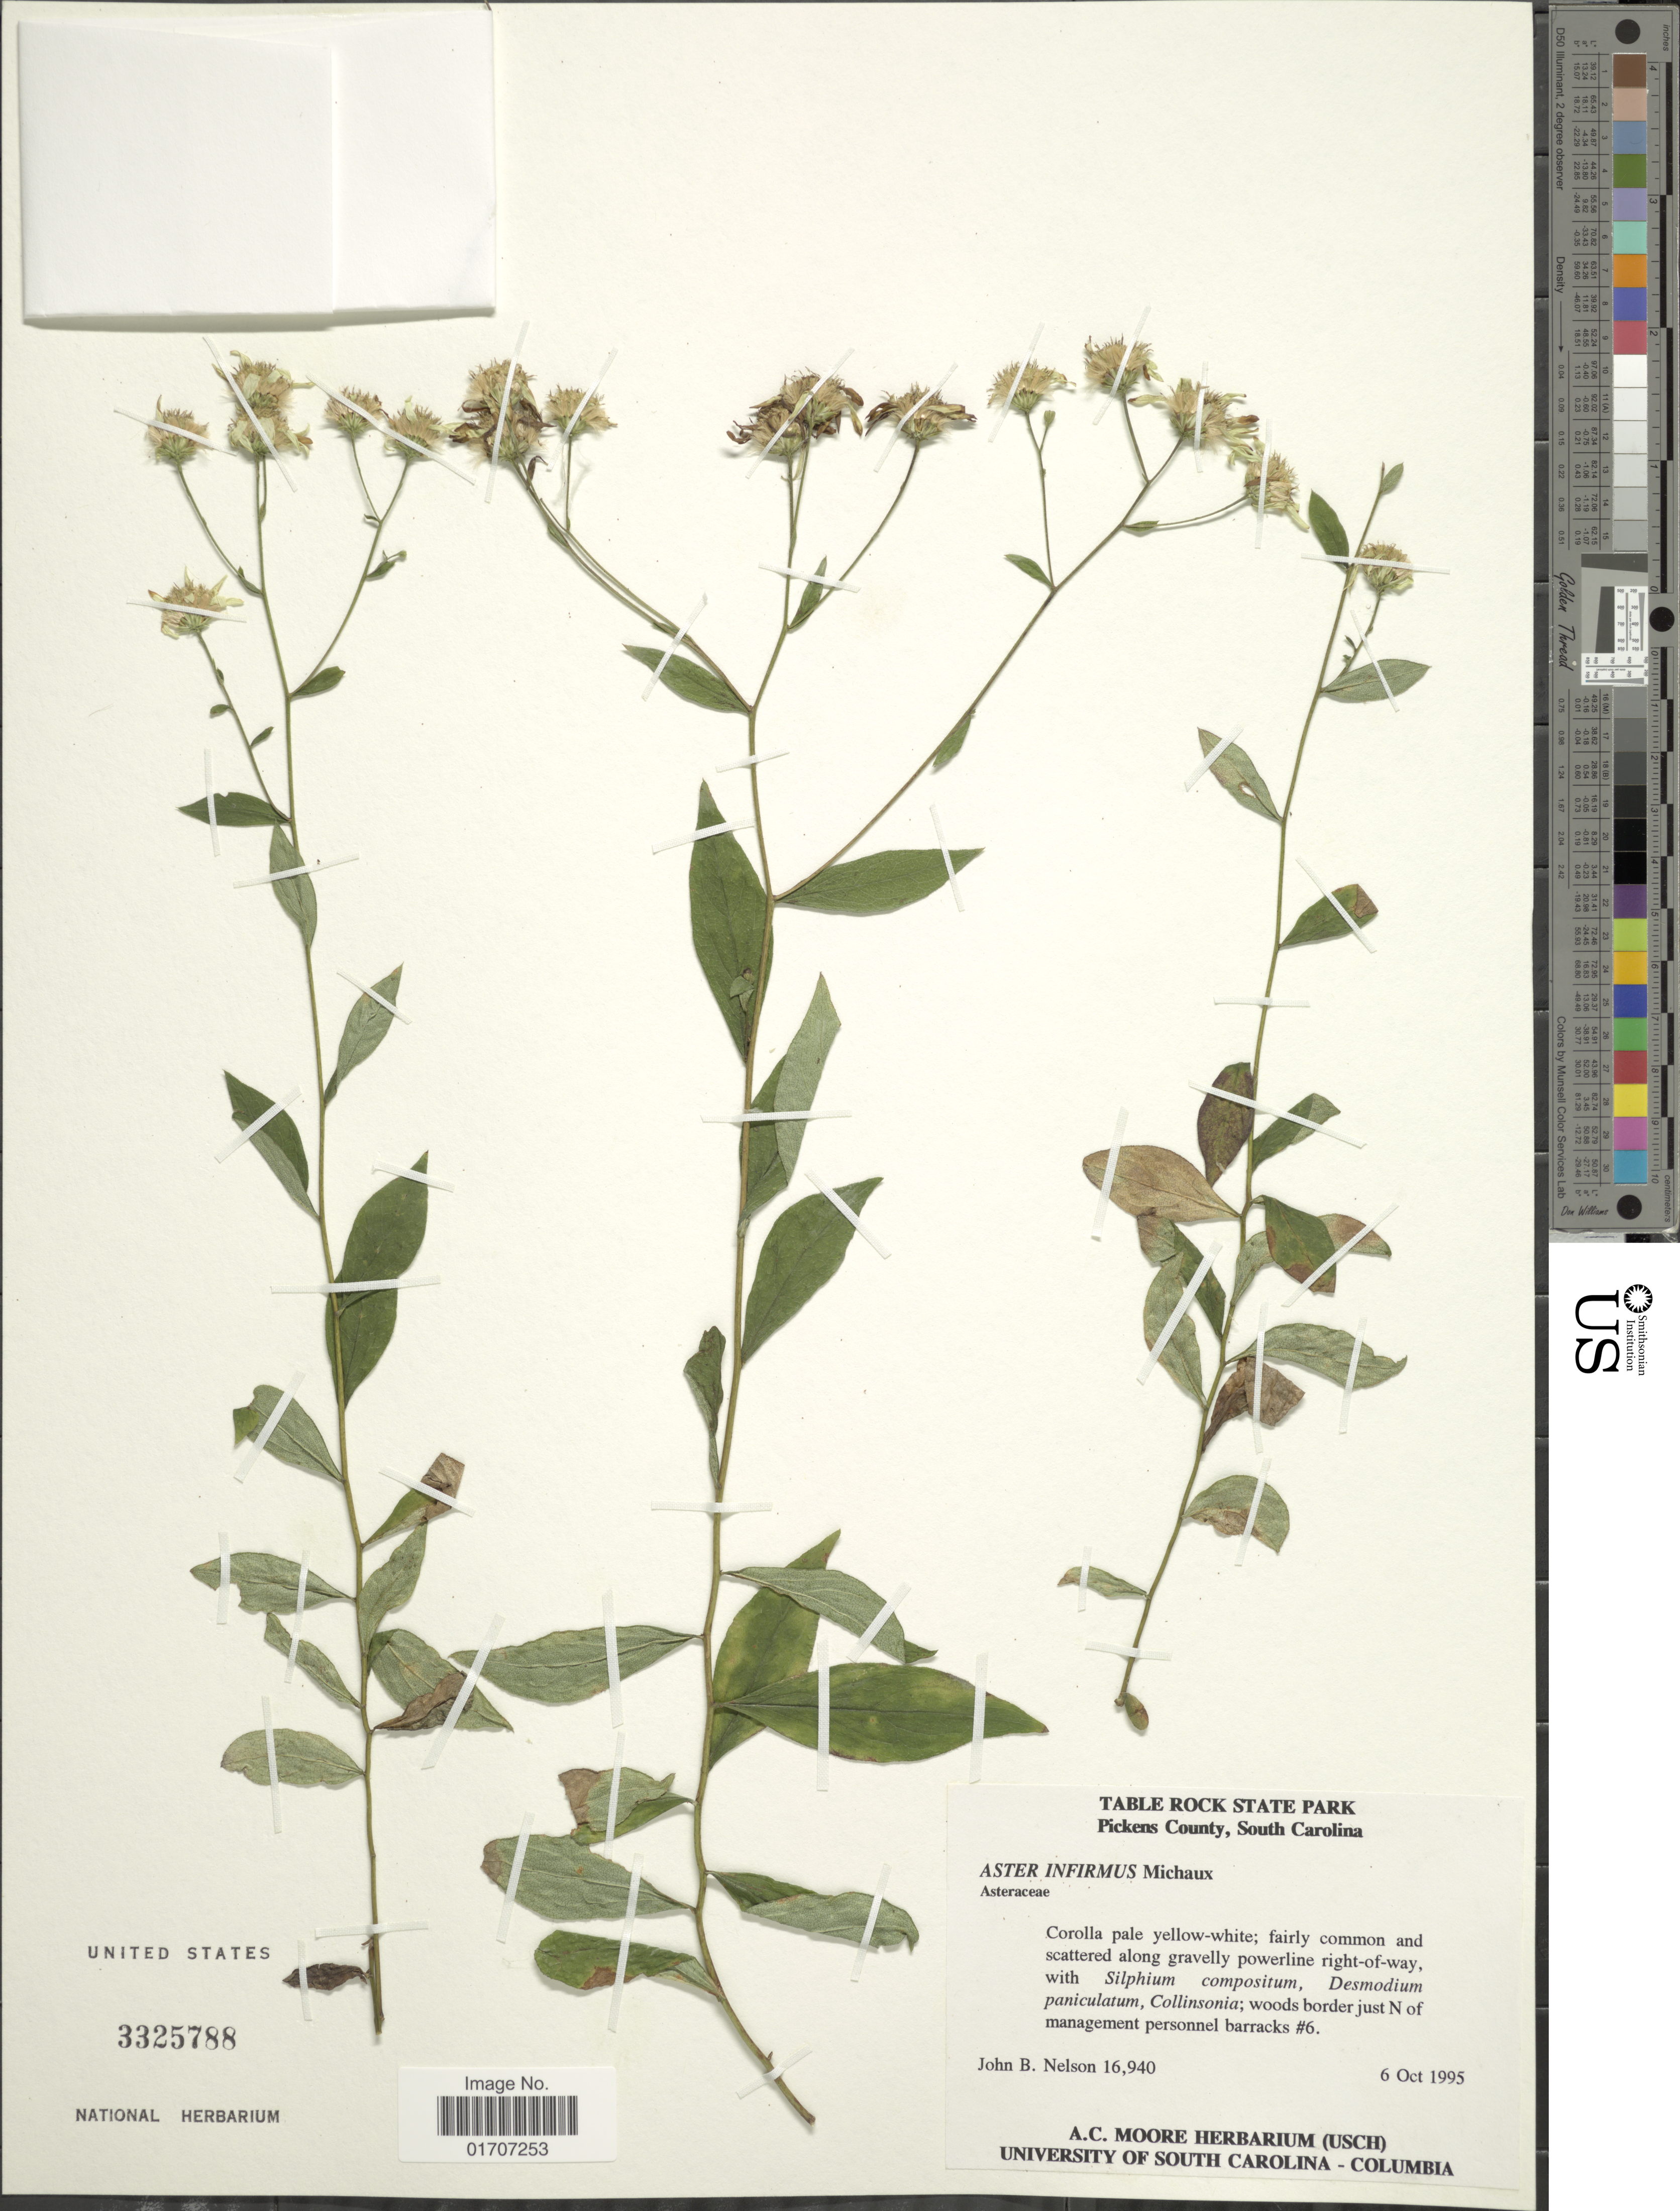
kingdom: Plantae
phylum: Tracheophyta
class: Magnoliopsida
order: Asterales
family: Asteraceae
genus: Doellingeria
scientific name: Doellingeria infirma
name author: (Michx.) Greene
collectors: J. B. Nelson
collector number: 16940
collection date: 1995-10-06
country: United States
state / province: South Carolina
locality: Table Rock State Park, Pickens County, woods border just N of management personnel barracks #6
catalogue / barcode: US 3325788